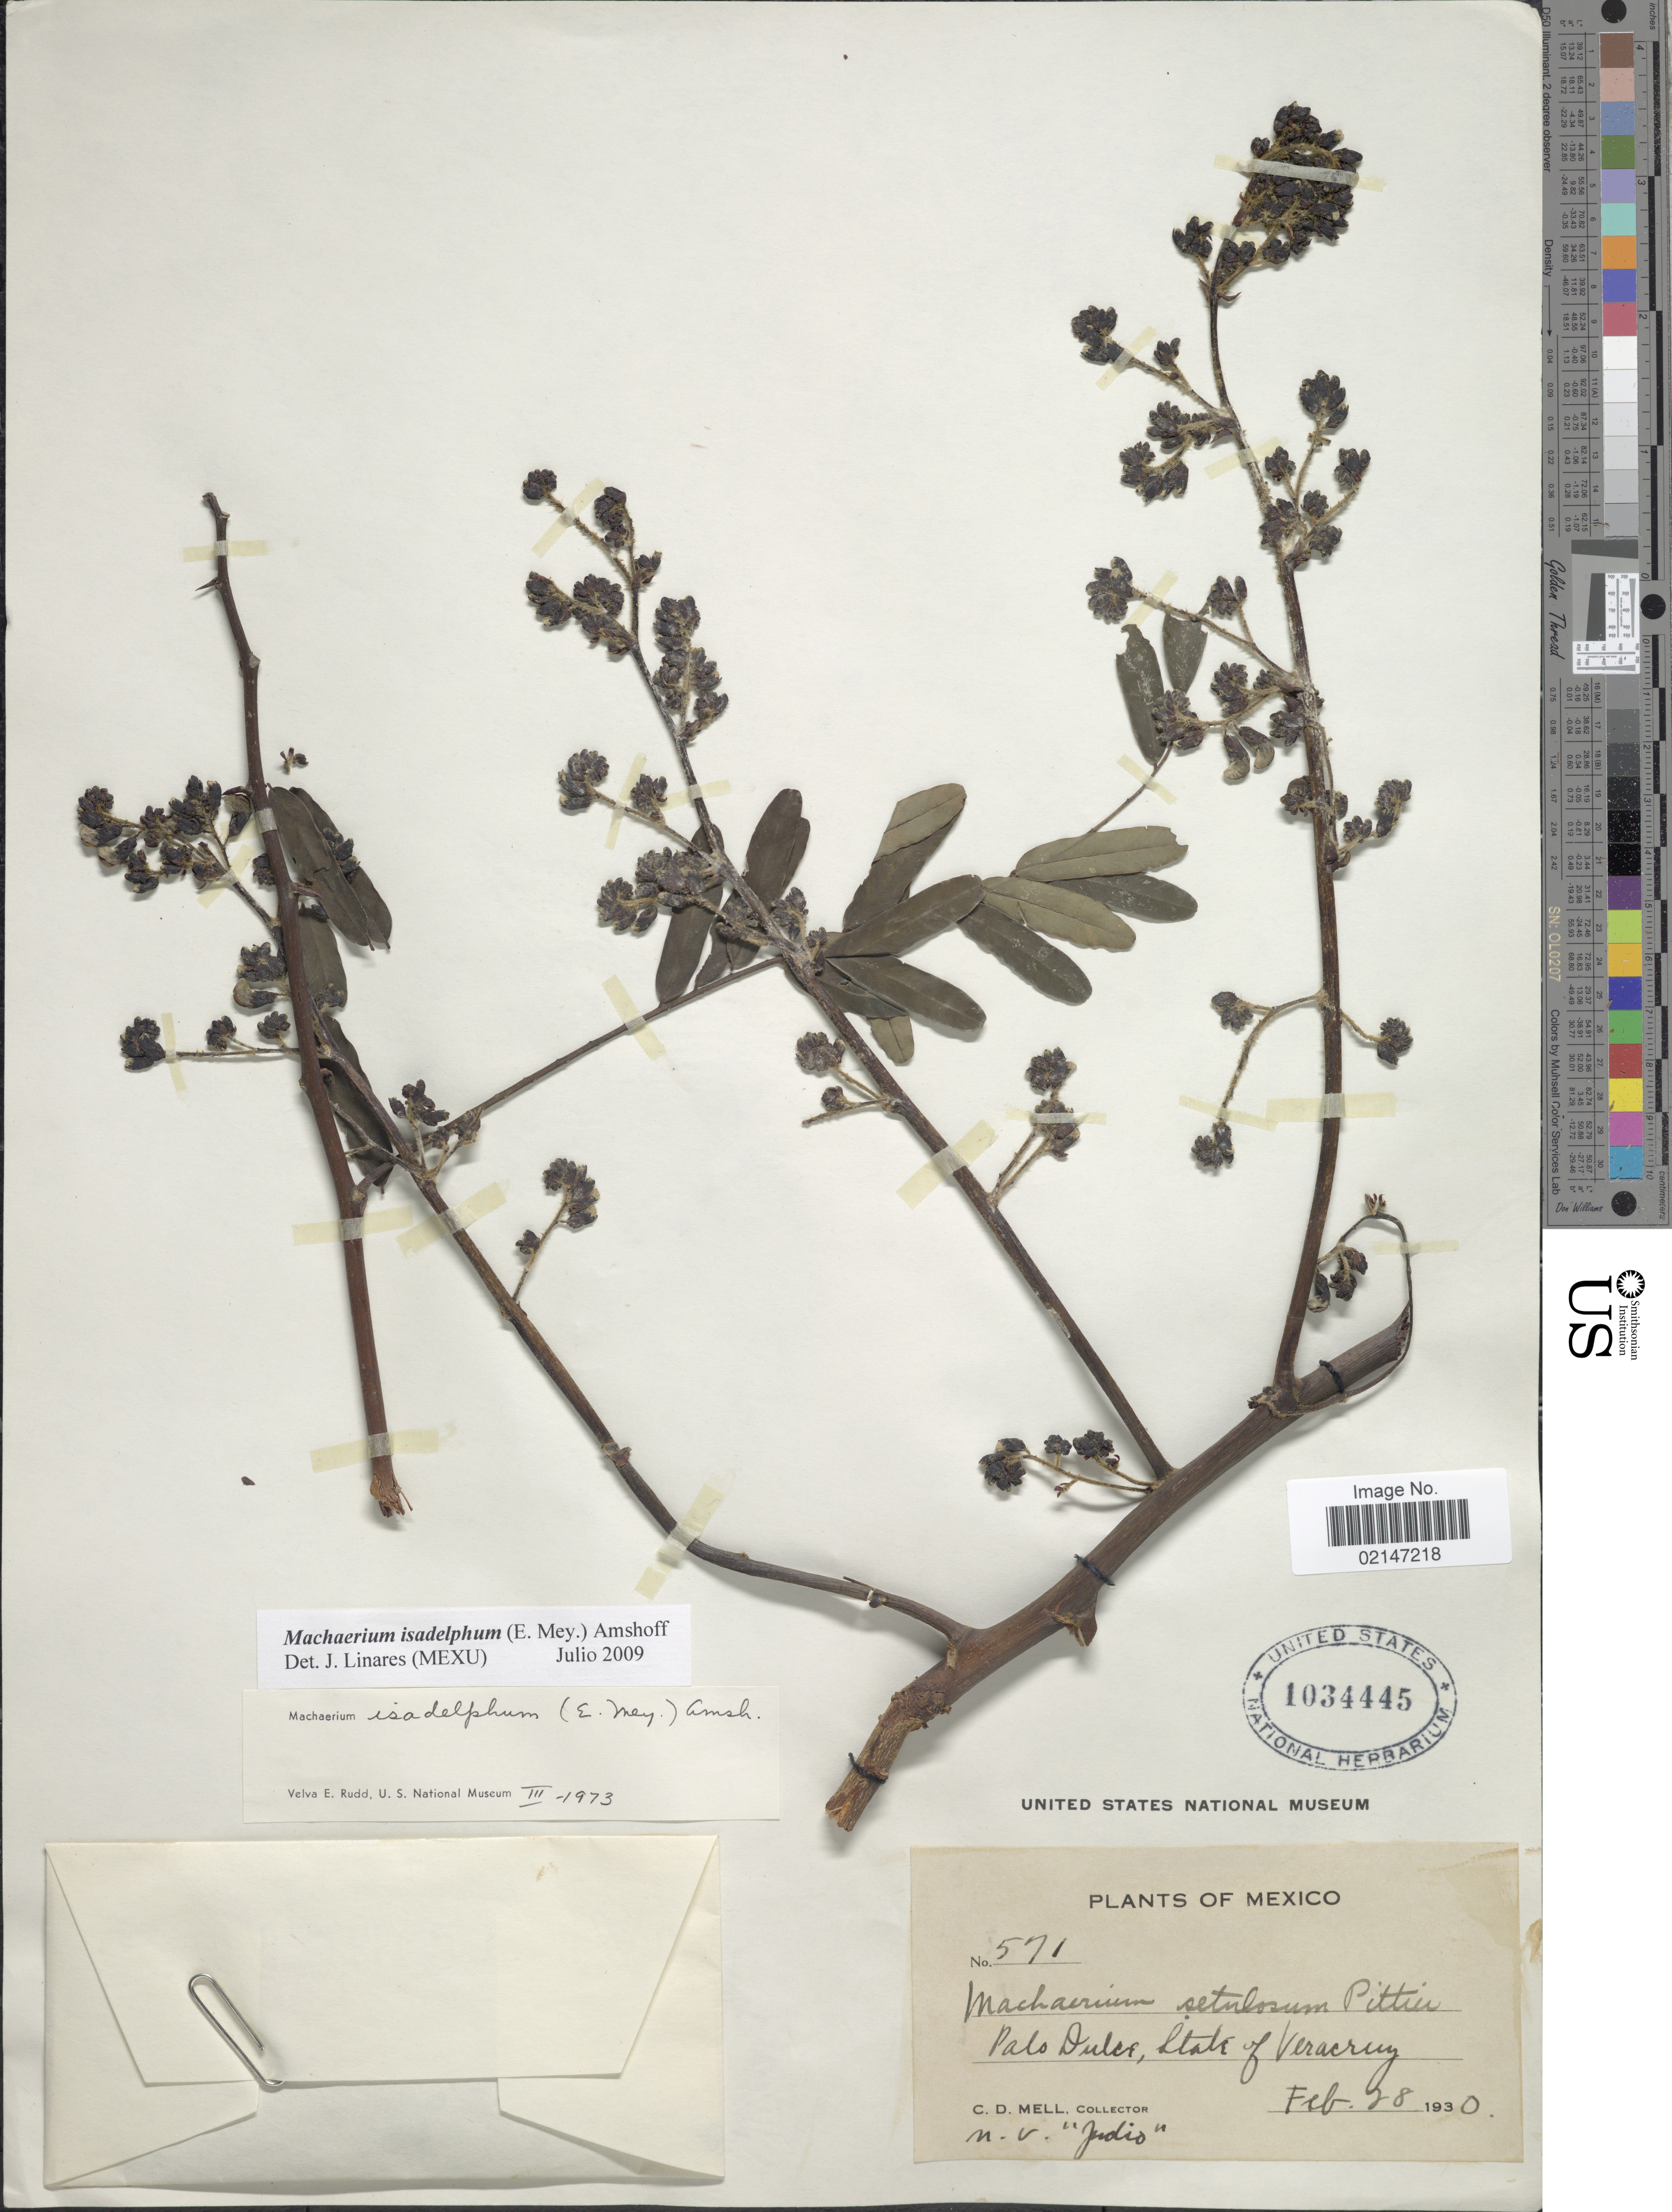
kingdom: Plantae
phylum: Tracheophyta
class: Magnoliopsida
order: Fabales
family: Fabaceae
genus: Machaerium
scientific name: Machaerium isadelphum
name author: (E. Mey.) Amshoff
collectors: C. D. Mell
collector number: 571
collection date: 1930-02-28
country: Mexico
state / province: Veracruz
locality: Palo Dulce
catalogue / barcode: US 1034445